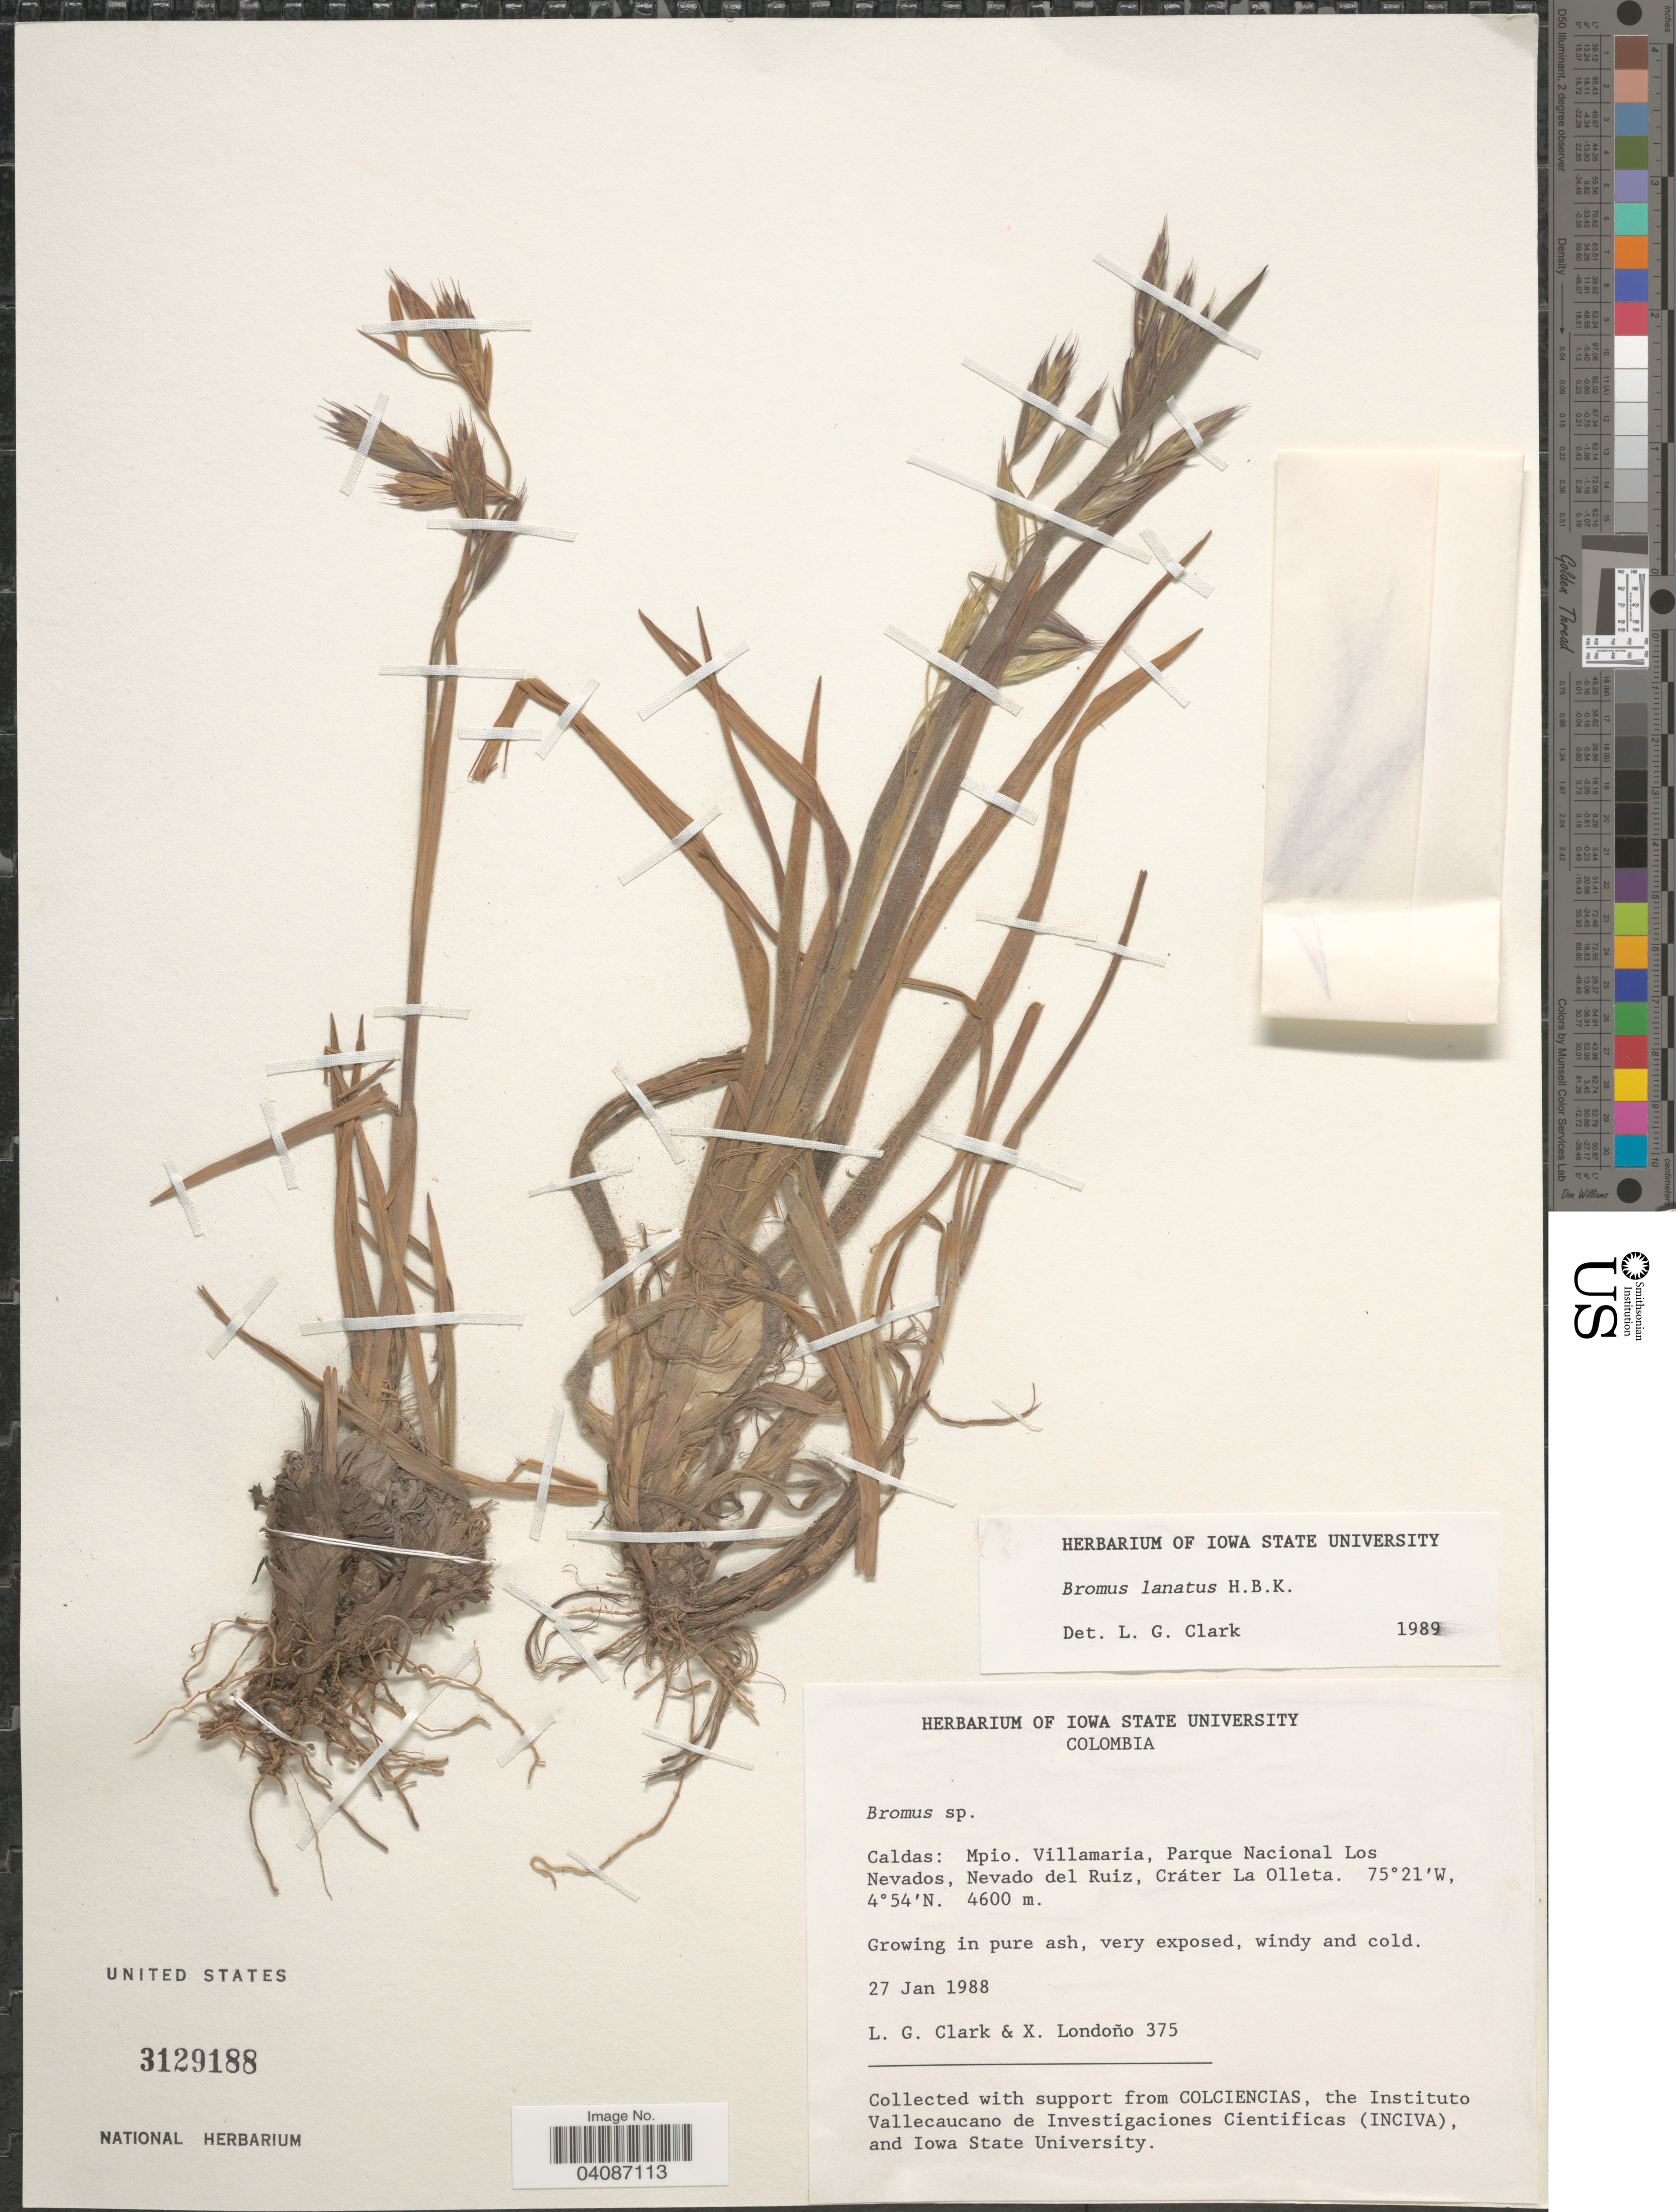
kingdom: Plantae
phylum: Tracheophyta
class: Liliopsida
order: Poales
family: Poaceae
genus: Bromus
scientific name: Bromus lanatus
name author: Kunth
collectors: L. G. Clark & X. Londoño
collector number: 375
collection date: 1988-01-27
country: Colombia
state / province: Caldas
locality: Mpio. Villamaria, Parque Nacional Los Nevados, Nevado del Ruiz, Cráter La Olleta.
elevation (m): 4600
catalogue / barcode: US 3129188